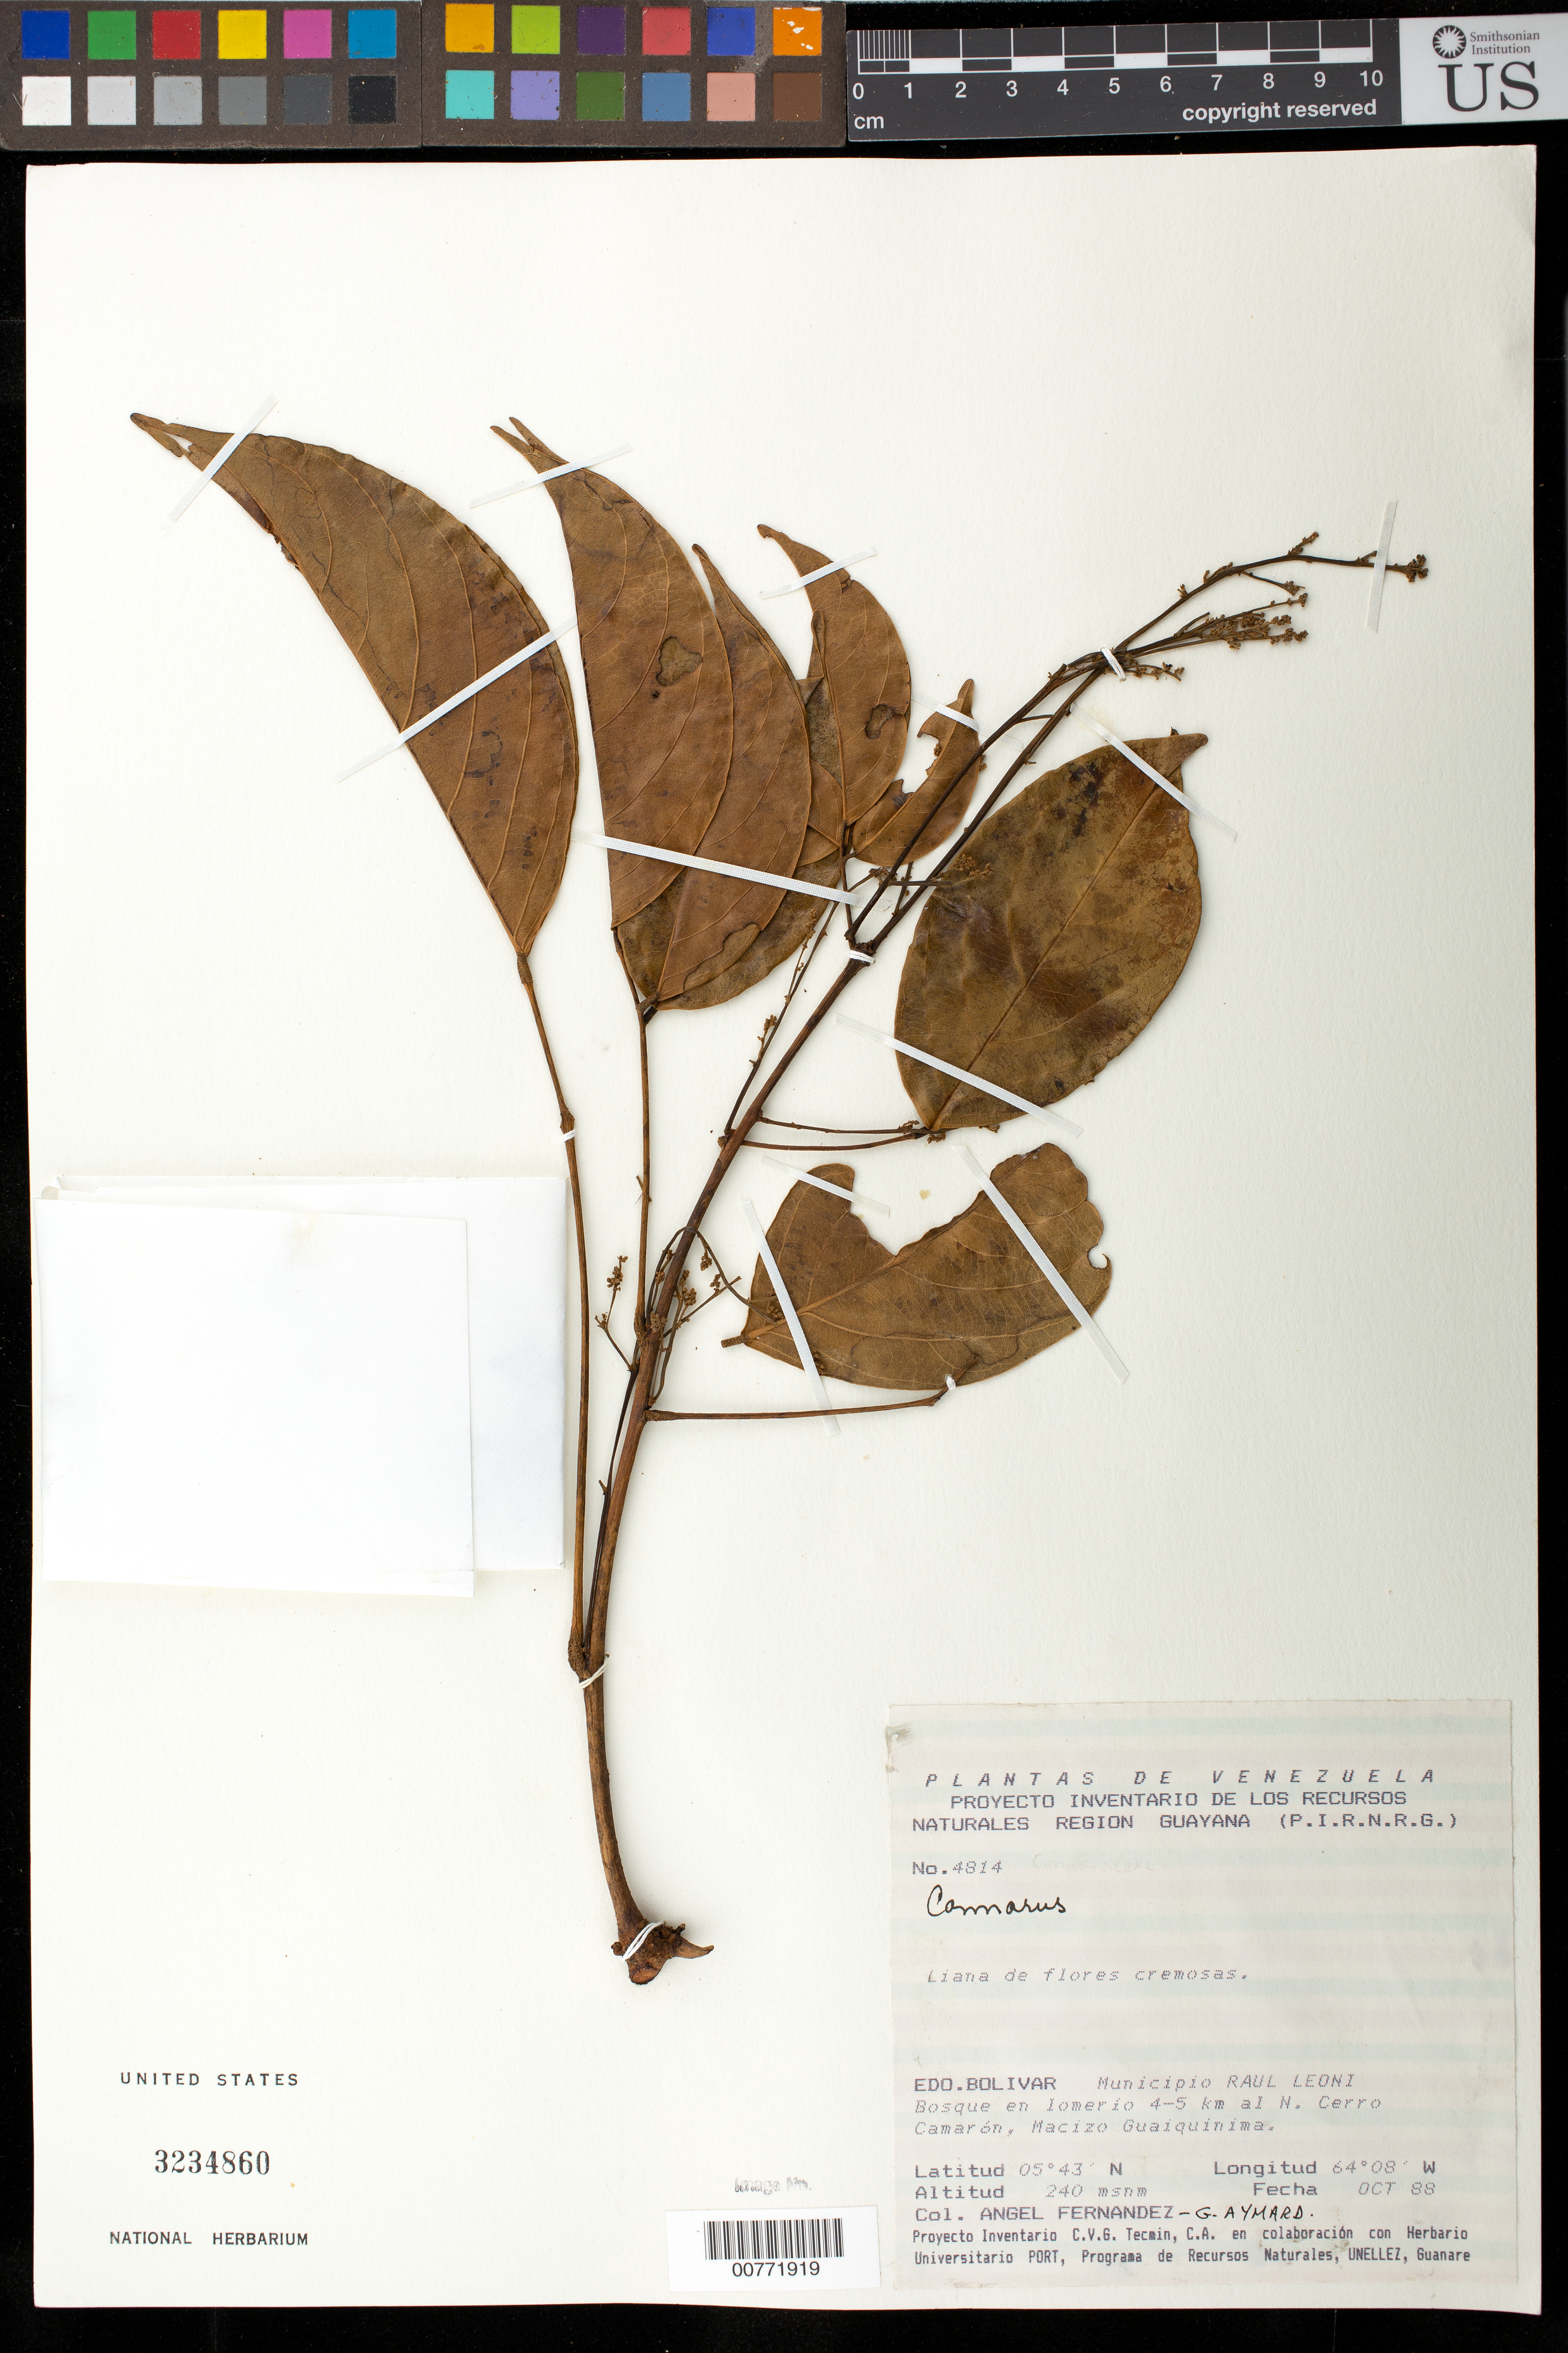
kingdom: Plantae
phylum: Tracheophyta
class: Magnoliopsida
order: Oxalidales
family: Connaraceae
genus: Connarus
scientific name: Connarus sp.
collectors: A. Fernández & G. A. Aymard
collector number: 4814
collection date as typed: Oct-88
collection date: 1988-10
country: Venezuela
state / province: Bolívar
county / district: Angostura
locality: Mun. Raúl Leoni [=Angostura], Macizo Guaiquinima, 4-5 km N Cerro Camarón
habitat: Bosque en lomerio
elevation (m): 240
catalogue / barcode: US 3234860